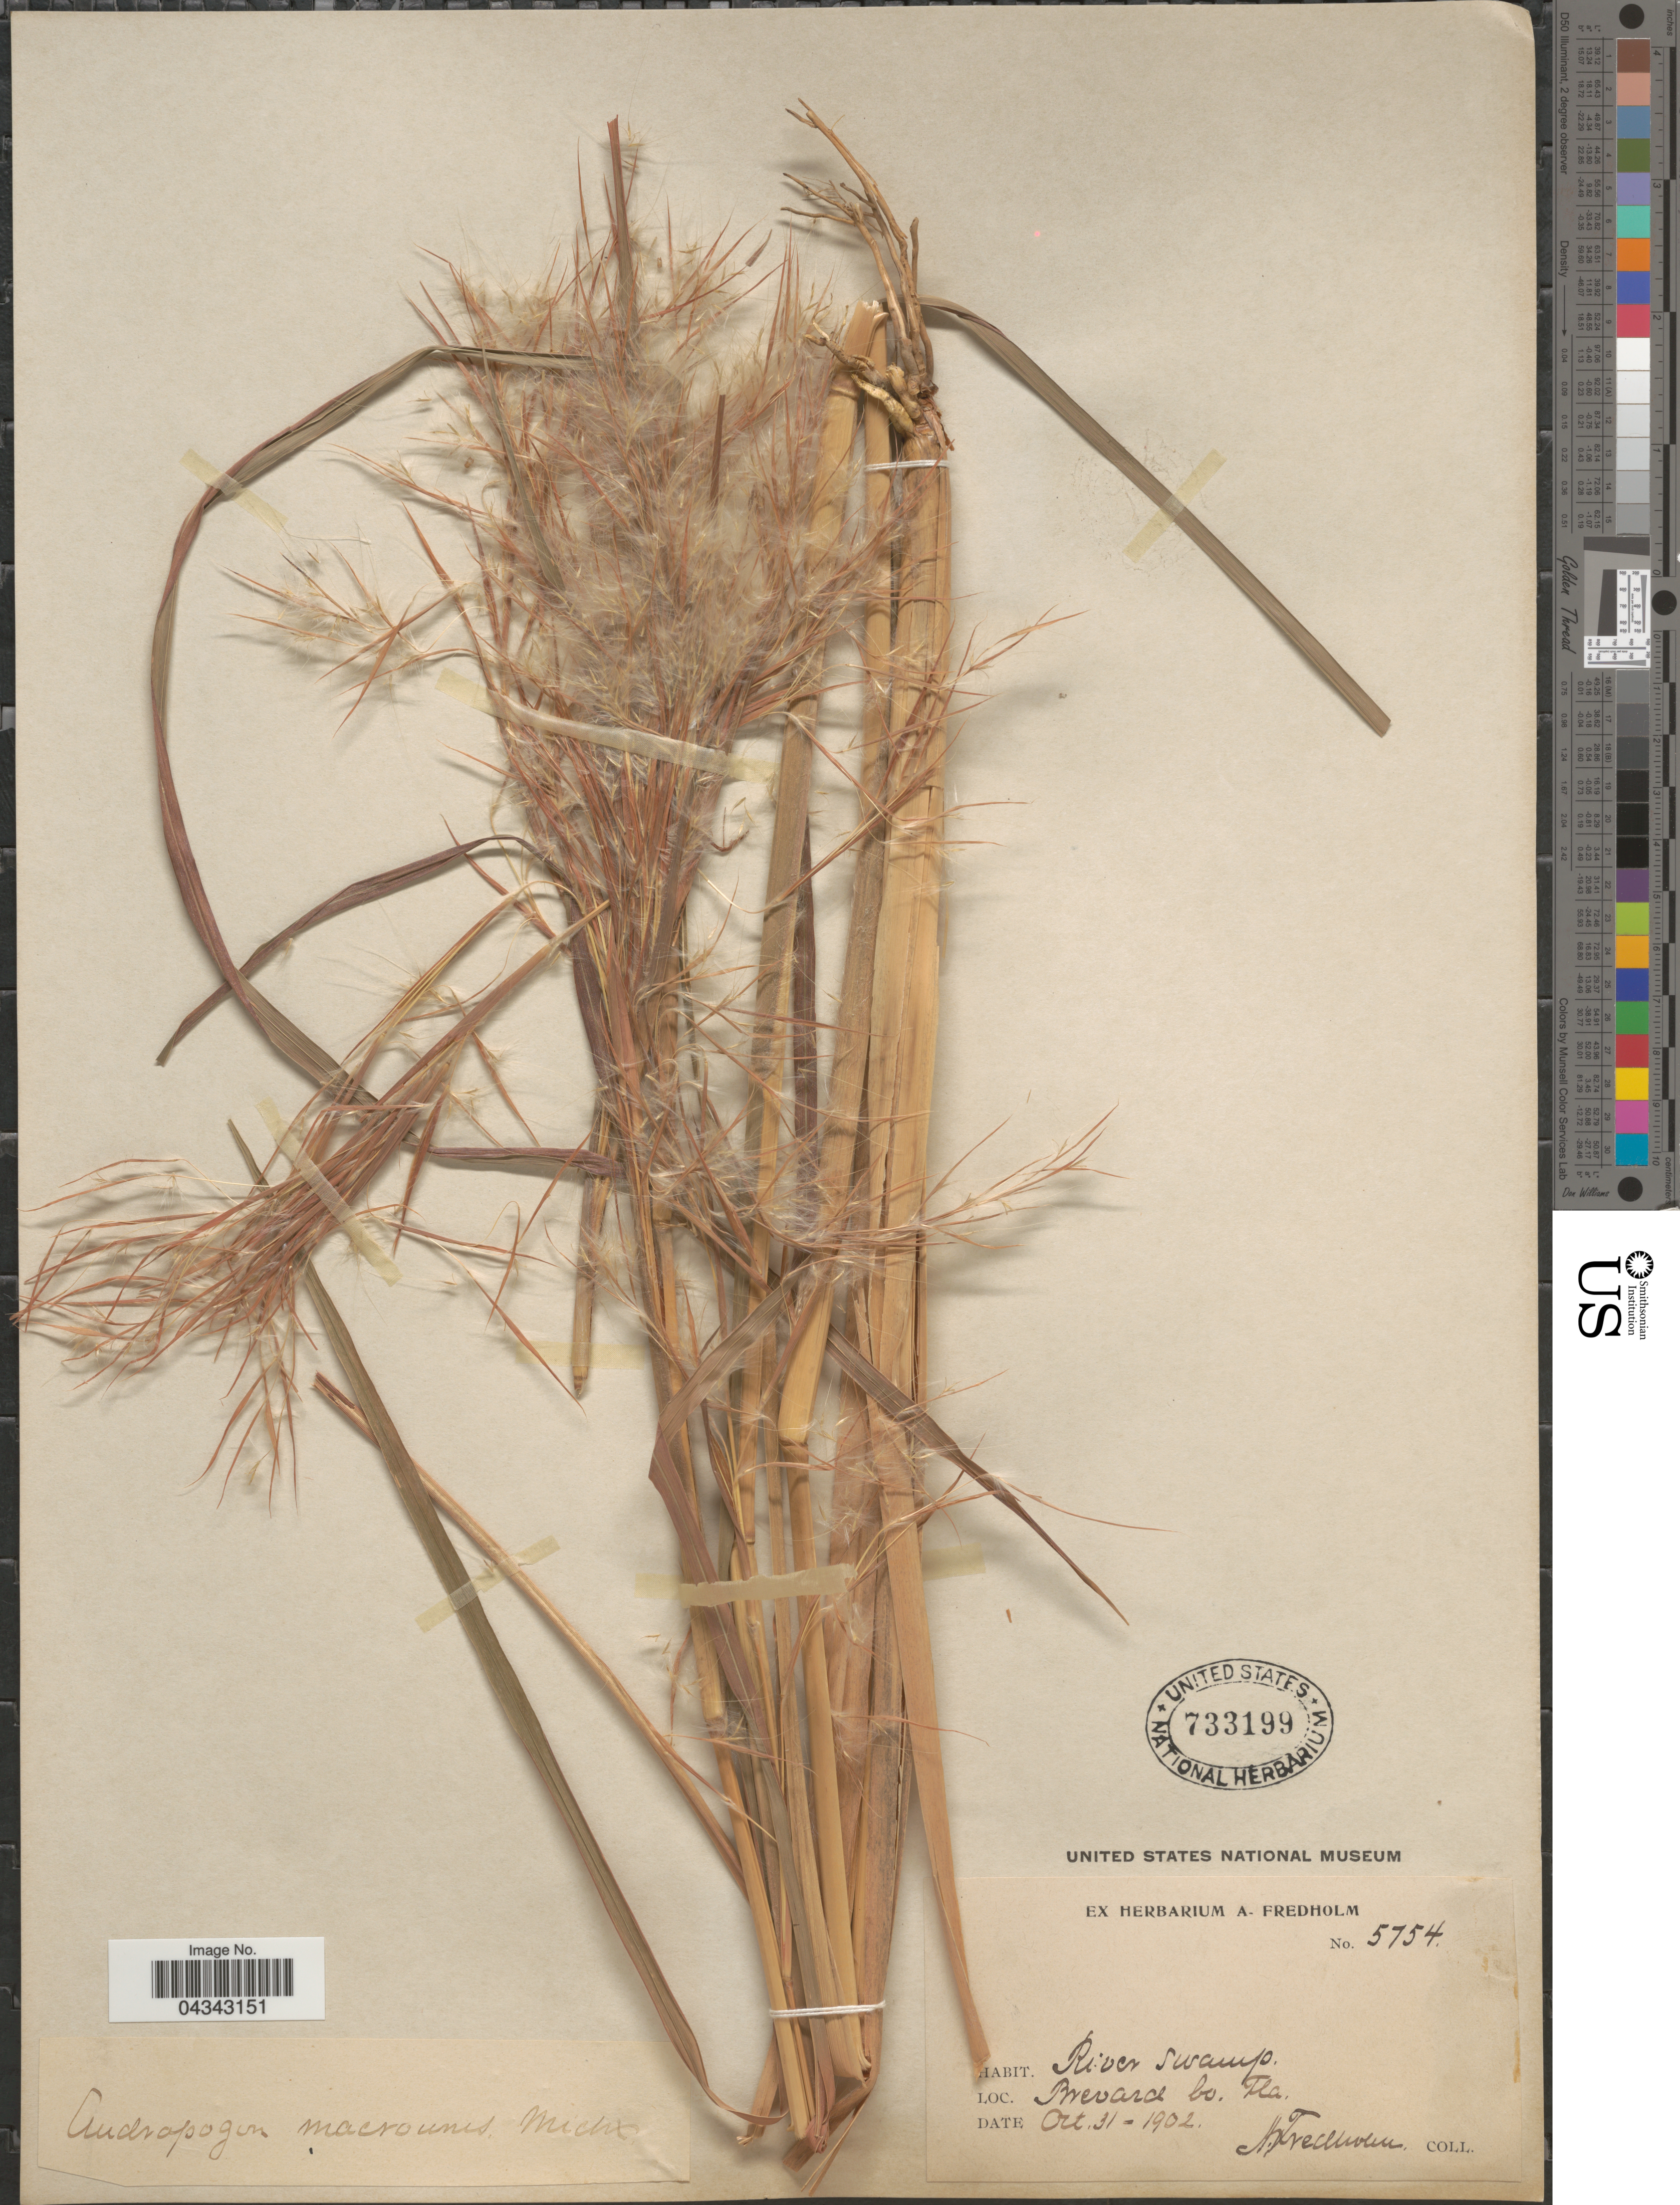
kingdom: Plantae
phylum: Tracheophyta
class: Liliopsida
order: Poales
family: Poaceae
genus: Andropogon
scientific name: Andropogon glomeratus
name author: (Walter) Britton, Stearns & Poggenb.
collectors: A. Fredholm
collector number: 5754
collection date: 1902-10-31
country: United States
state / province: Florida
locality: Brevard Co.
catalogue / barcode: US 733199